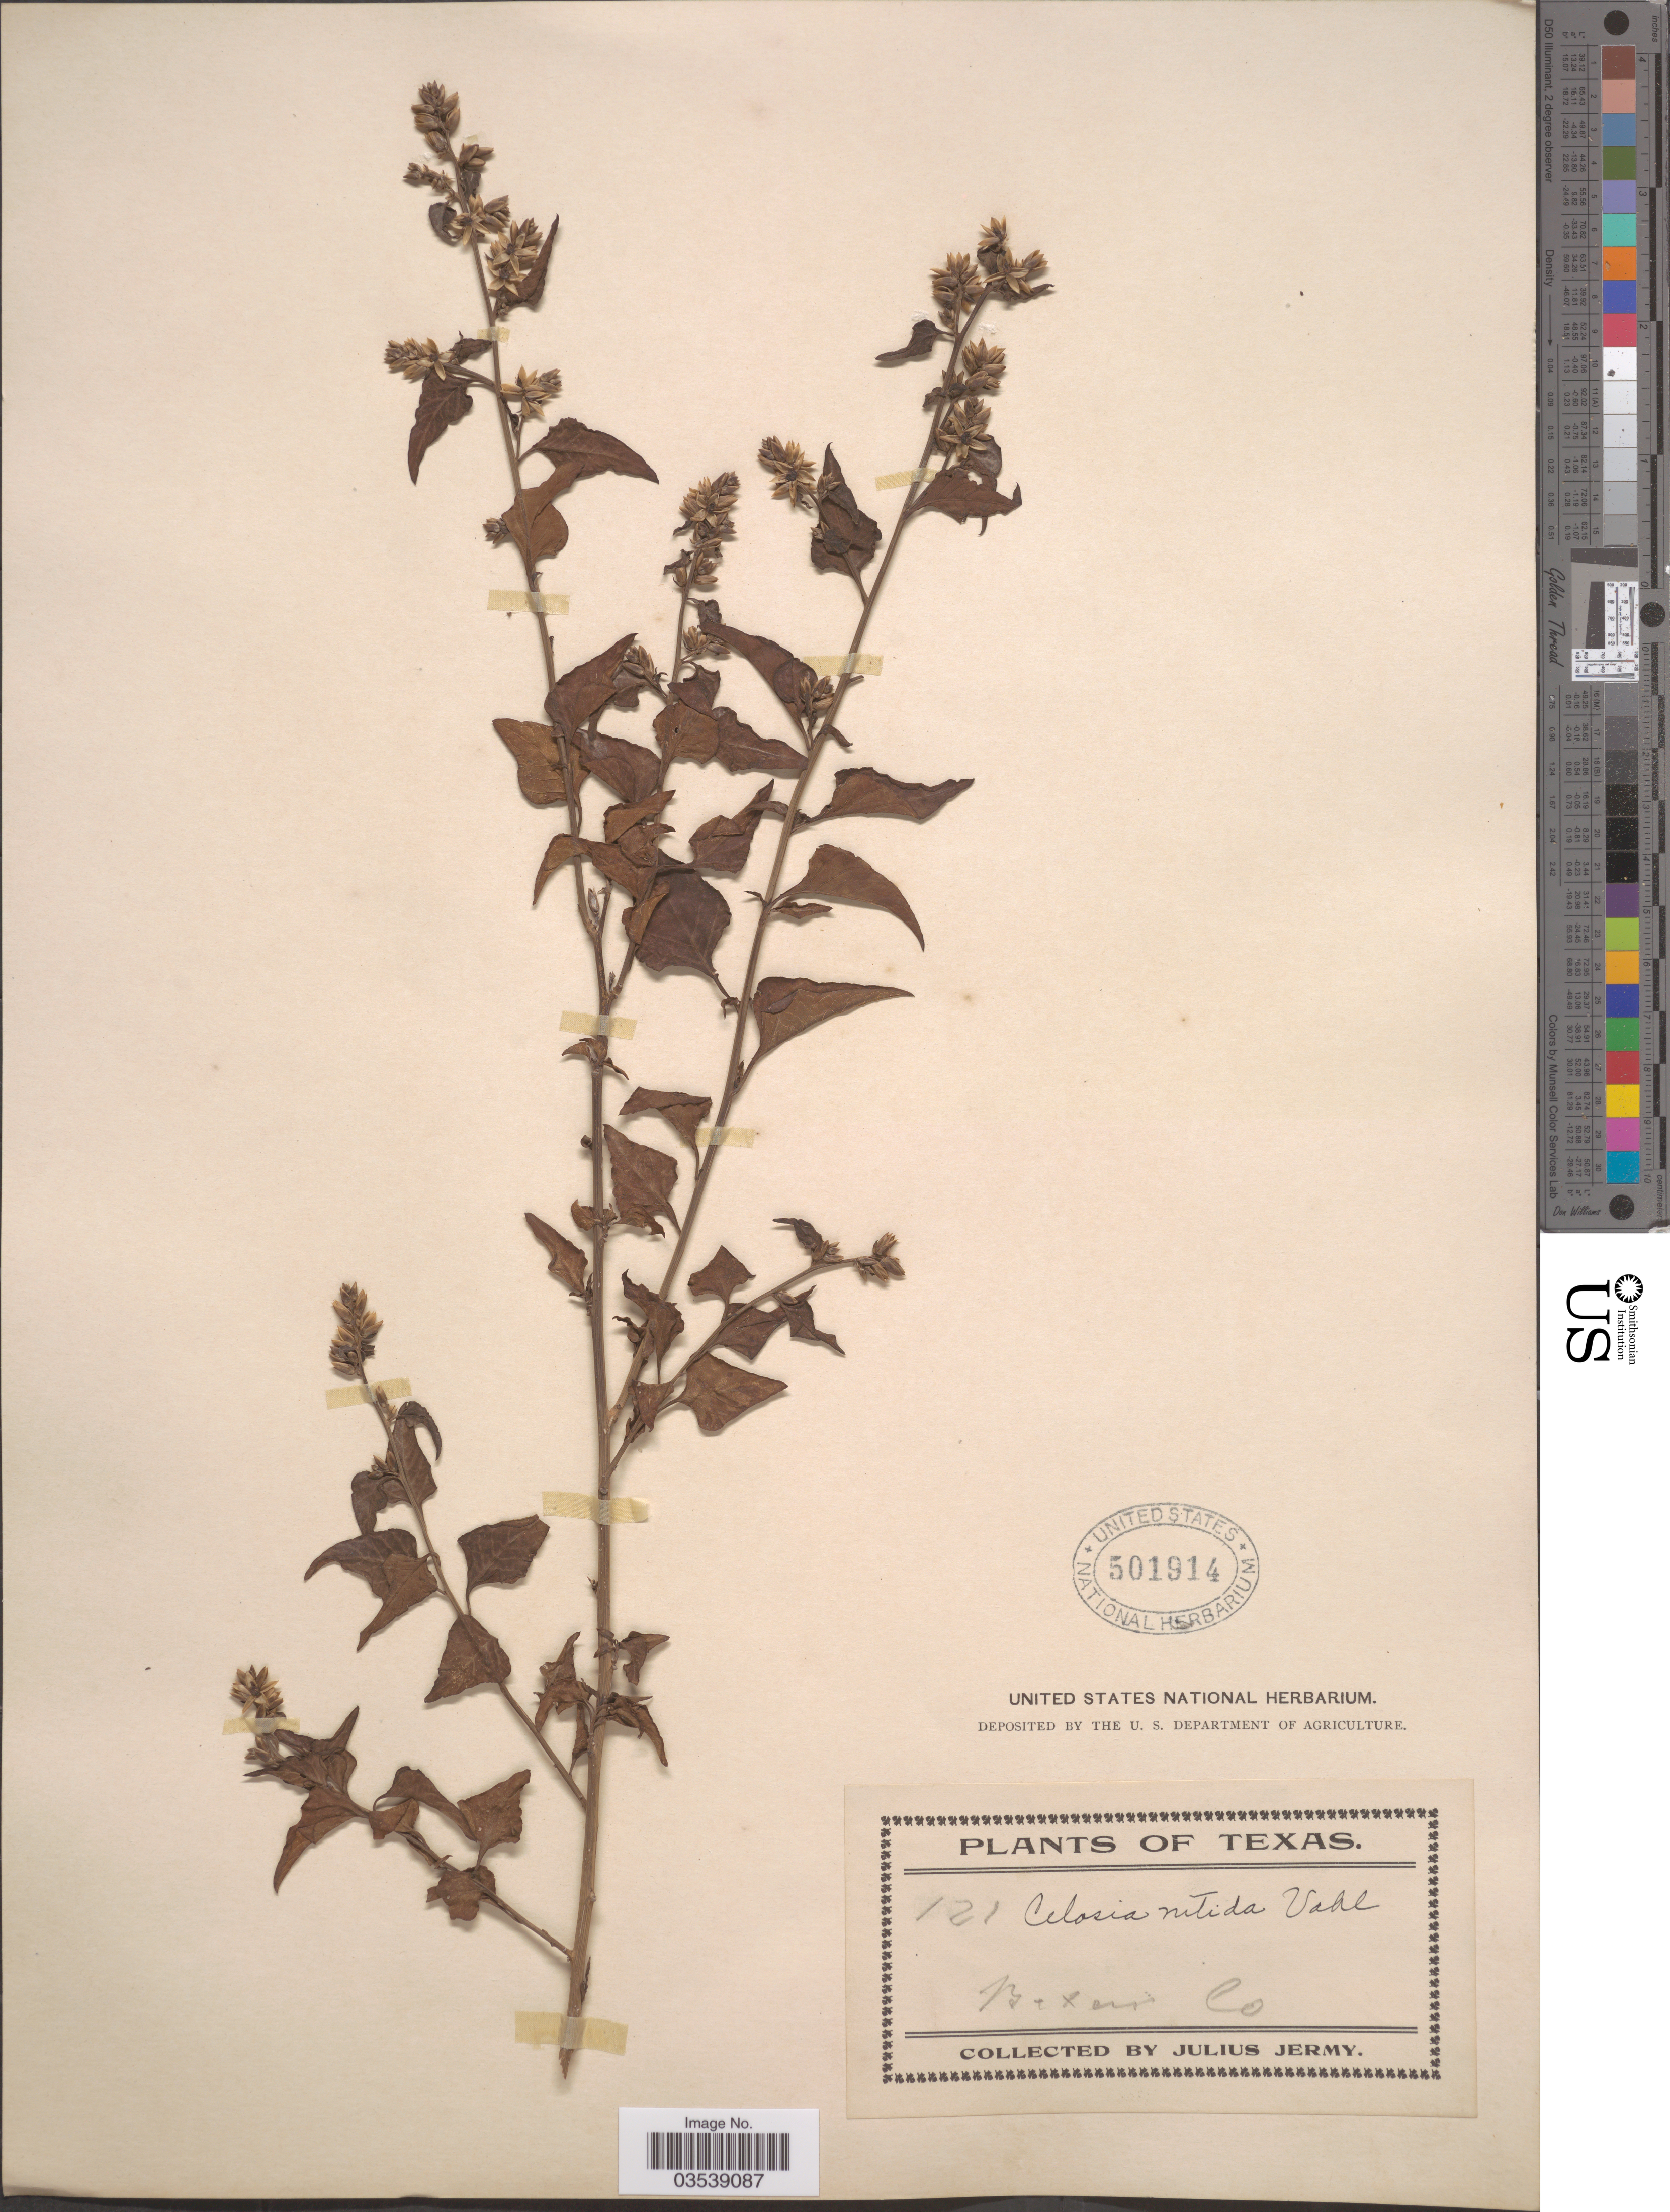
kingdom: Plantae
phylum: Tracheophyta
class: Magnoliopsida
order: Caryophyllales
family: Amaranthaceae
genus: Celosia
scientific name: Celosia nitida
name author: Vahl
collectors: J. Jermy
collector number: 121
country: United States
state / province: Texas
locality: Bexar Co.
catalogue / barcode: US 501914